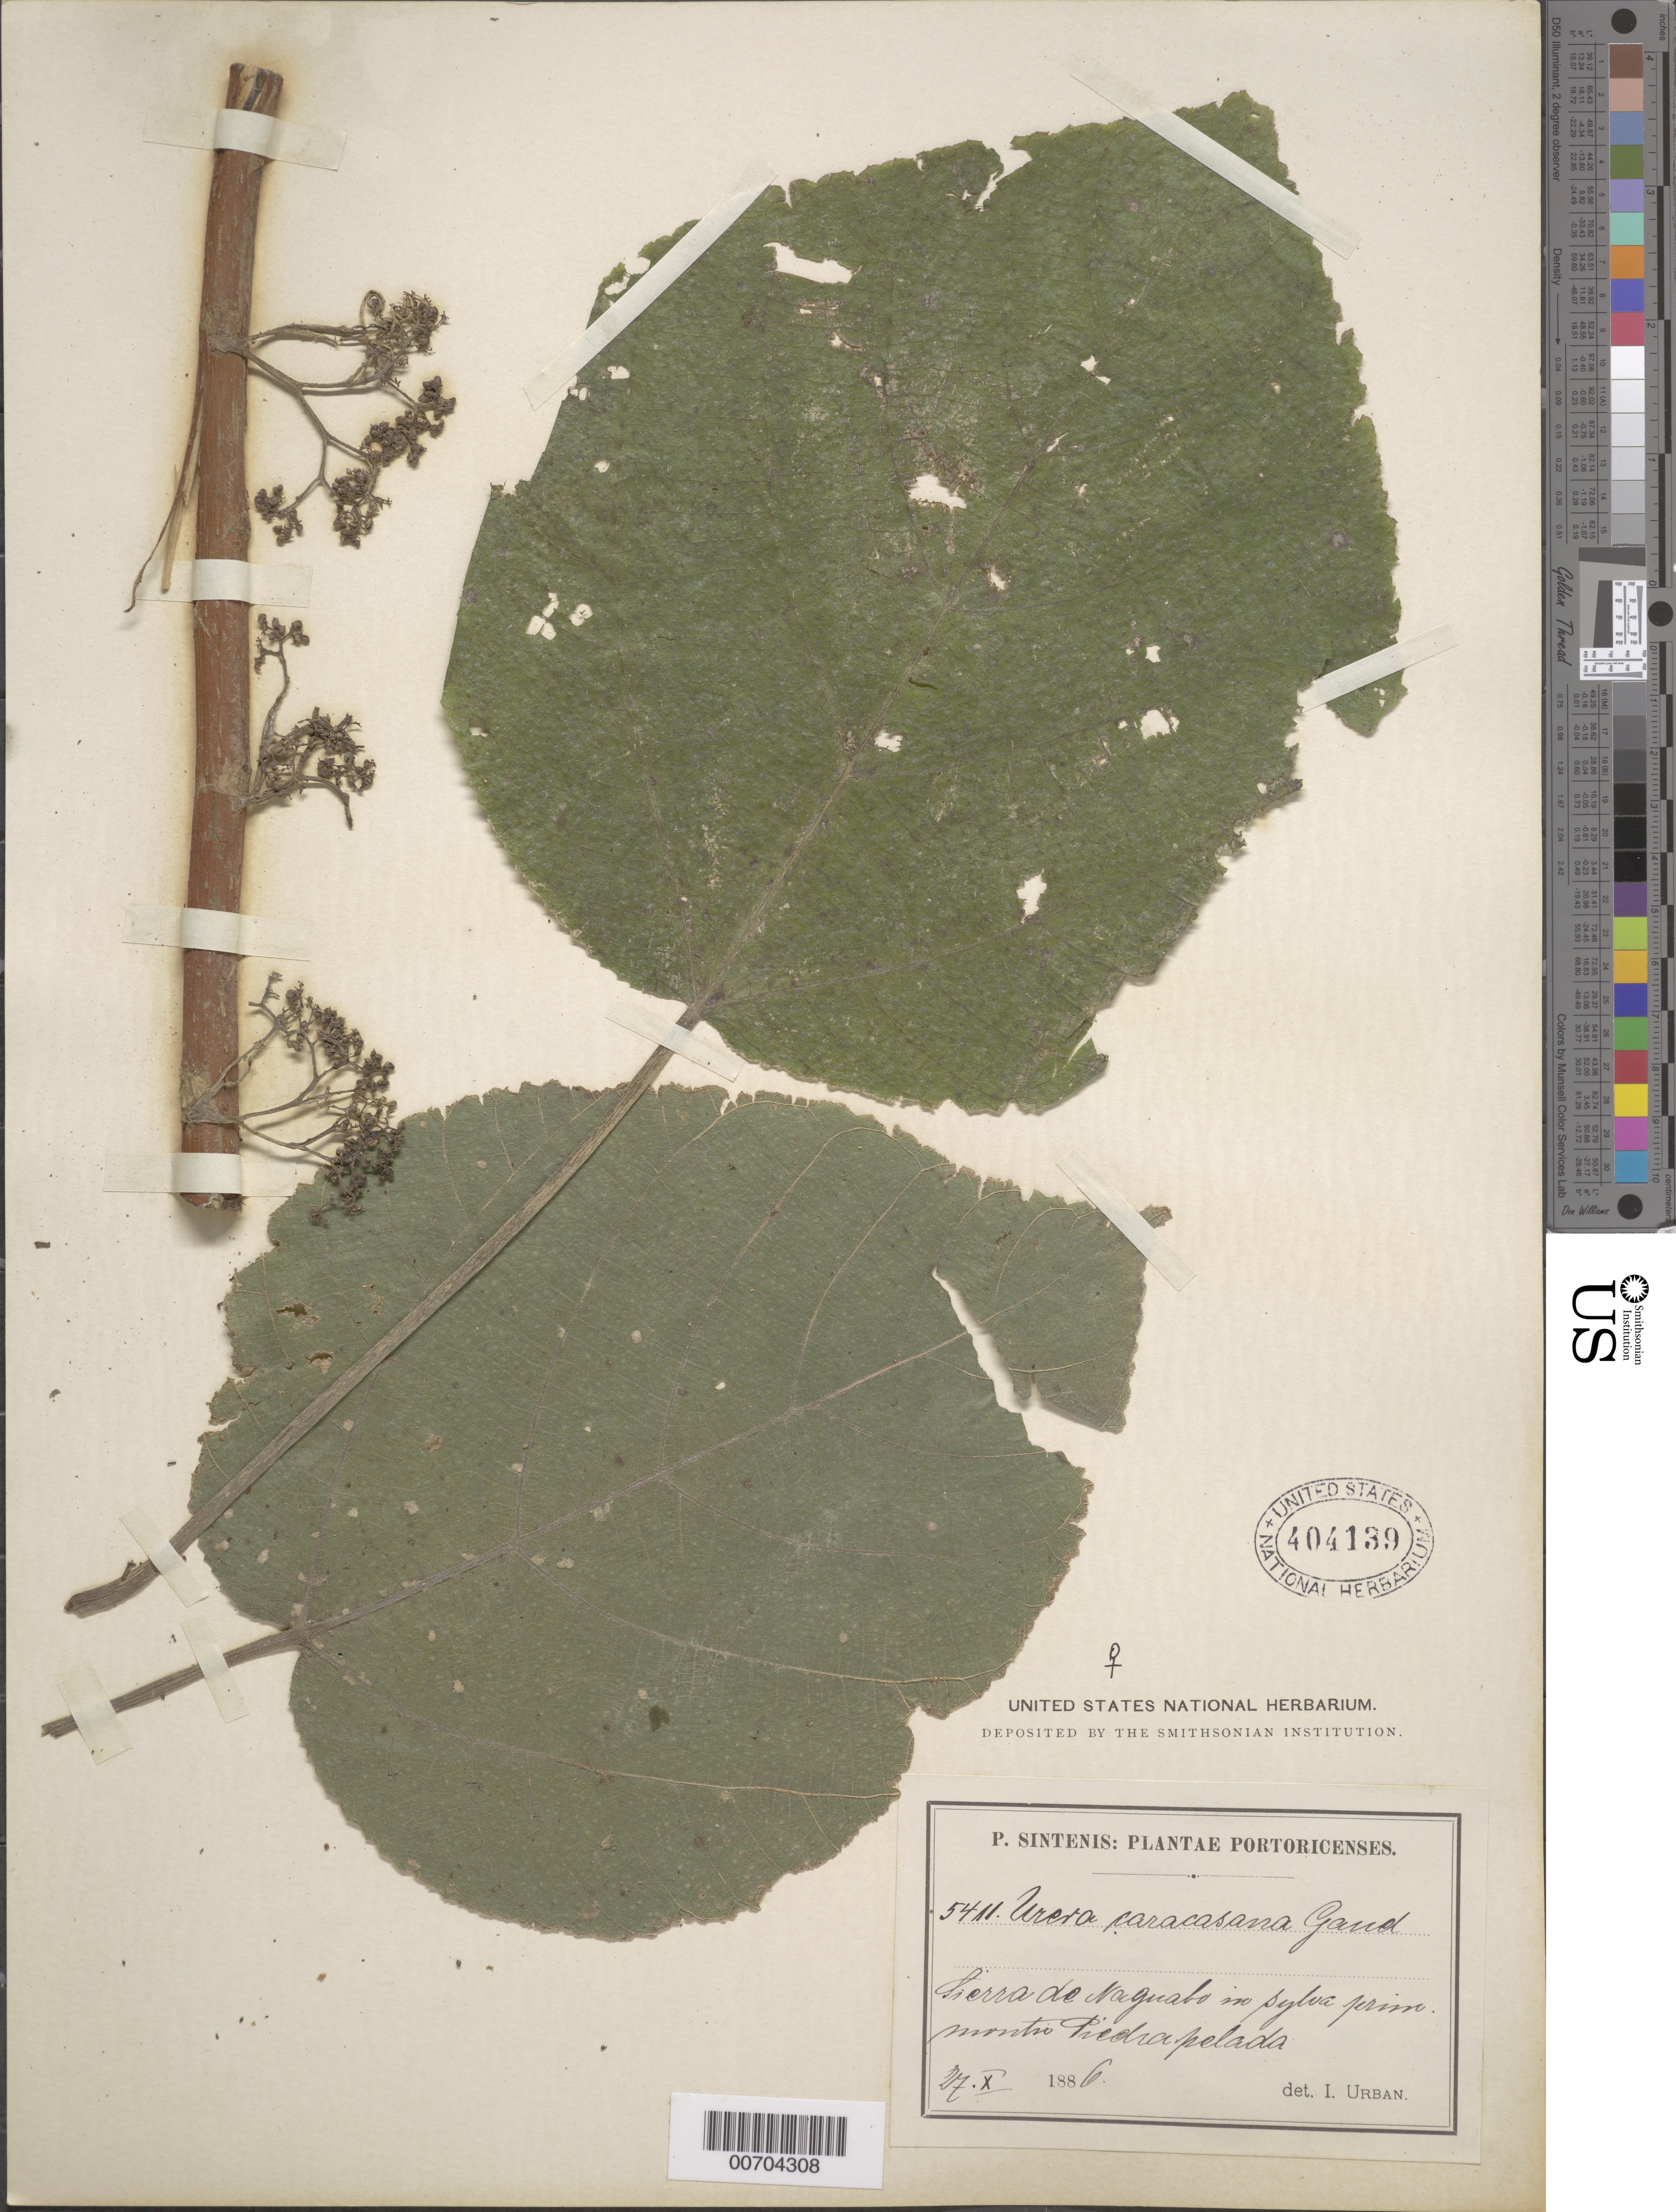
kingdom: Plantae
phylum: Tracheophyta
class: Magnoliopsida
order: Rosales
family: Urticaceae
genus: Urera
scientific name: Urera caracasana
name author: (Jacq.) Gaudich. ex Griseb.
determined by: Urban, Ignatz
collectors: P. Sintenis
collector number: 5411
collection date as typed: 27 Oct 1886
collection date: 1886-10-27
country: Puerto Rico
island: Greater Antilles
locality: Sierra de Naguabo in sylva primo montro Piedra pelada.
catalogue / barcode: US 404139